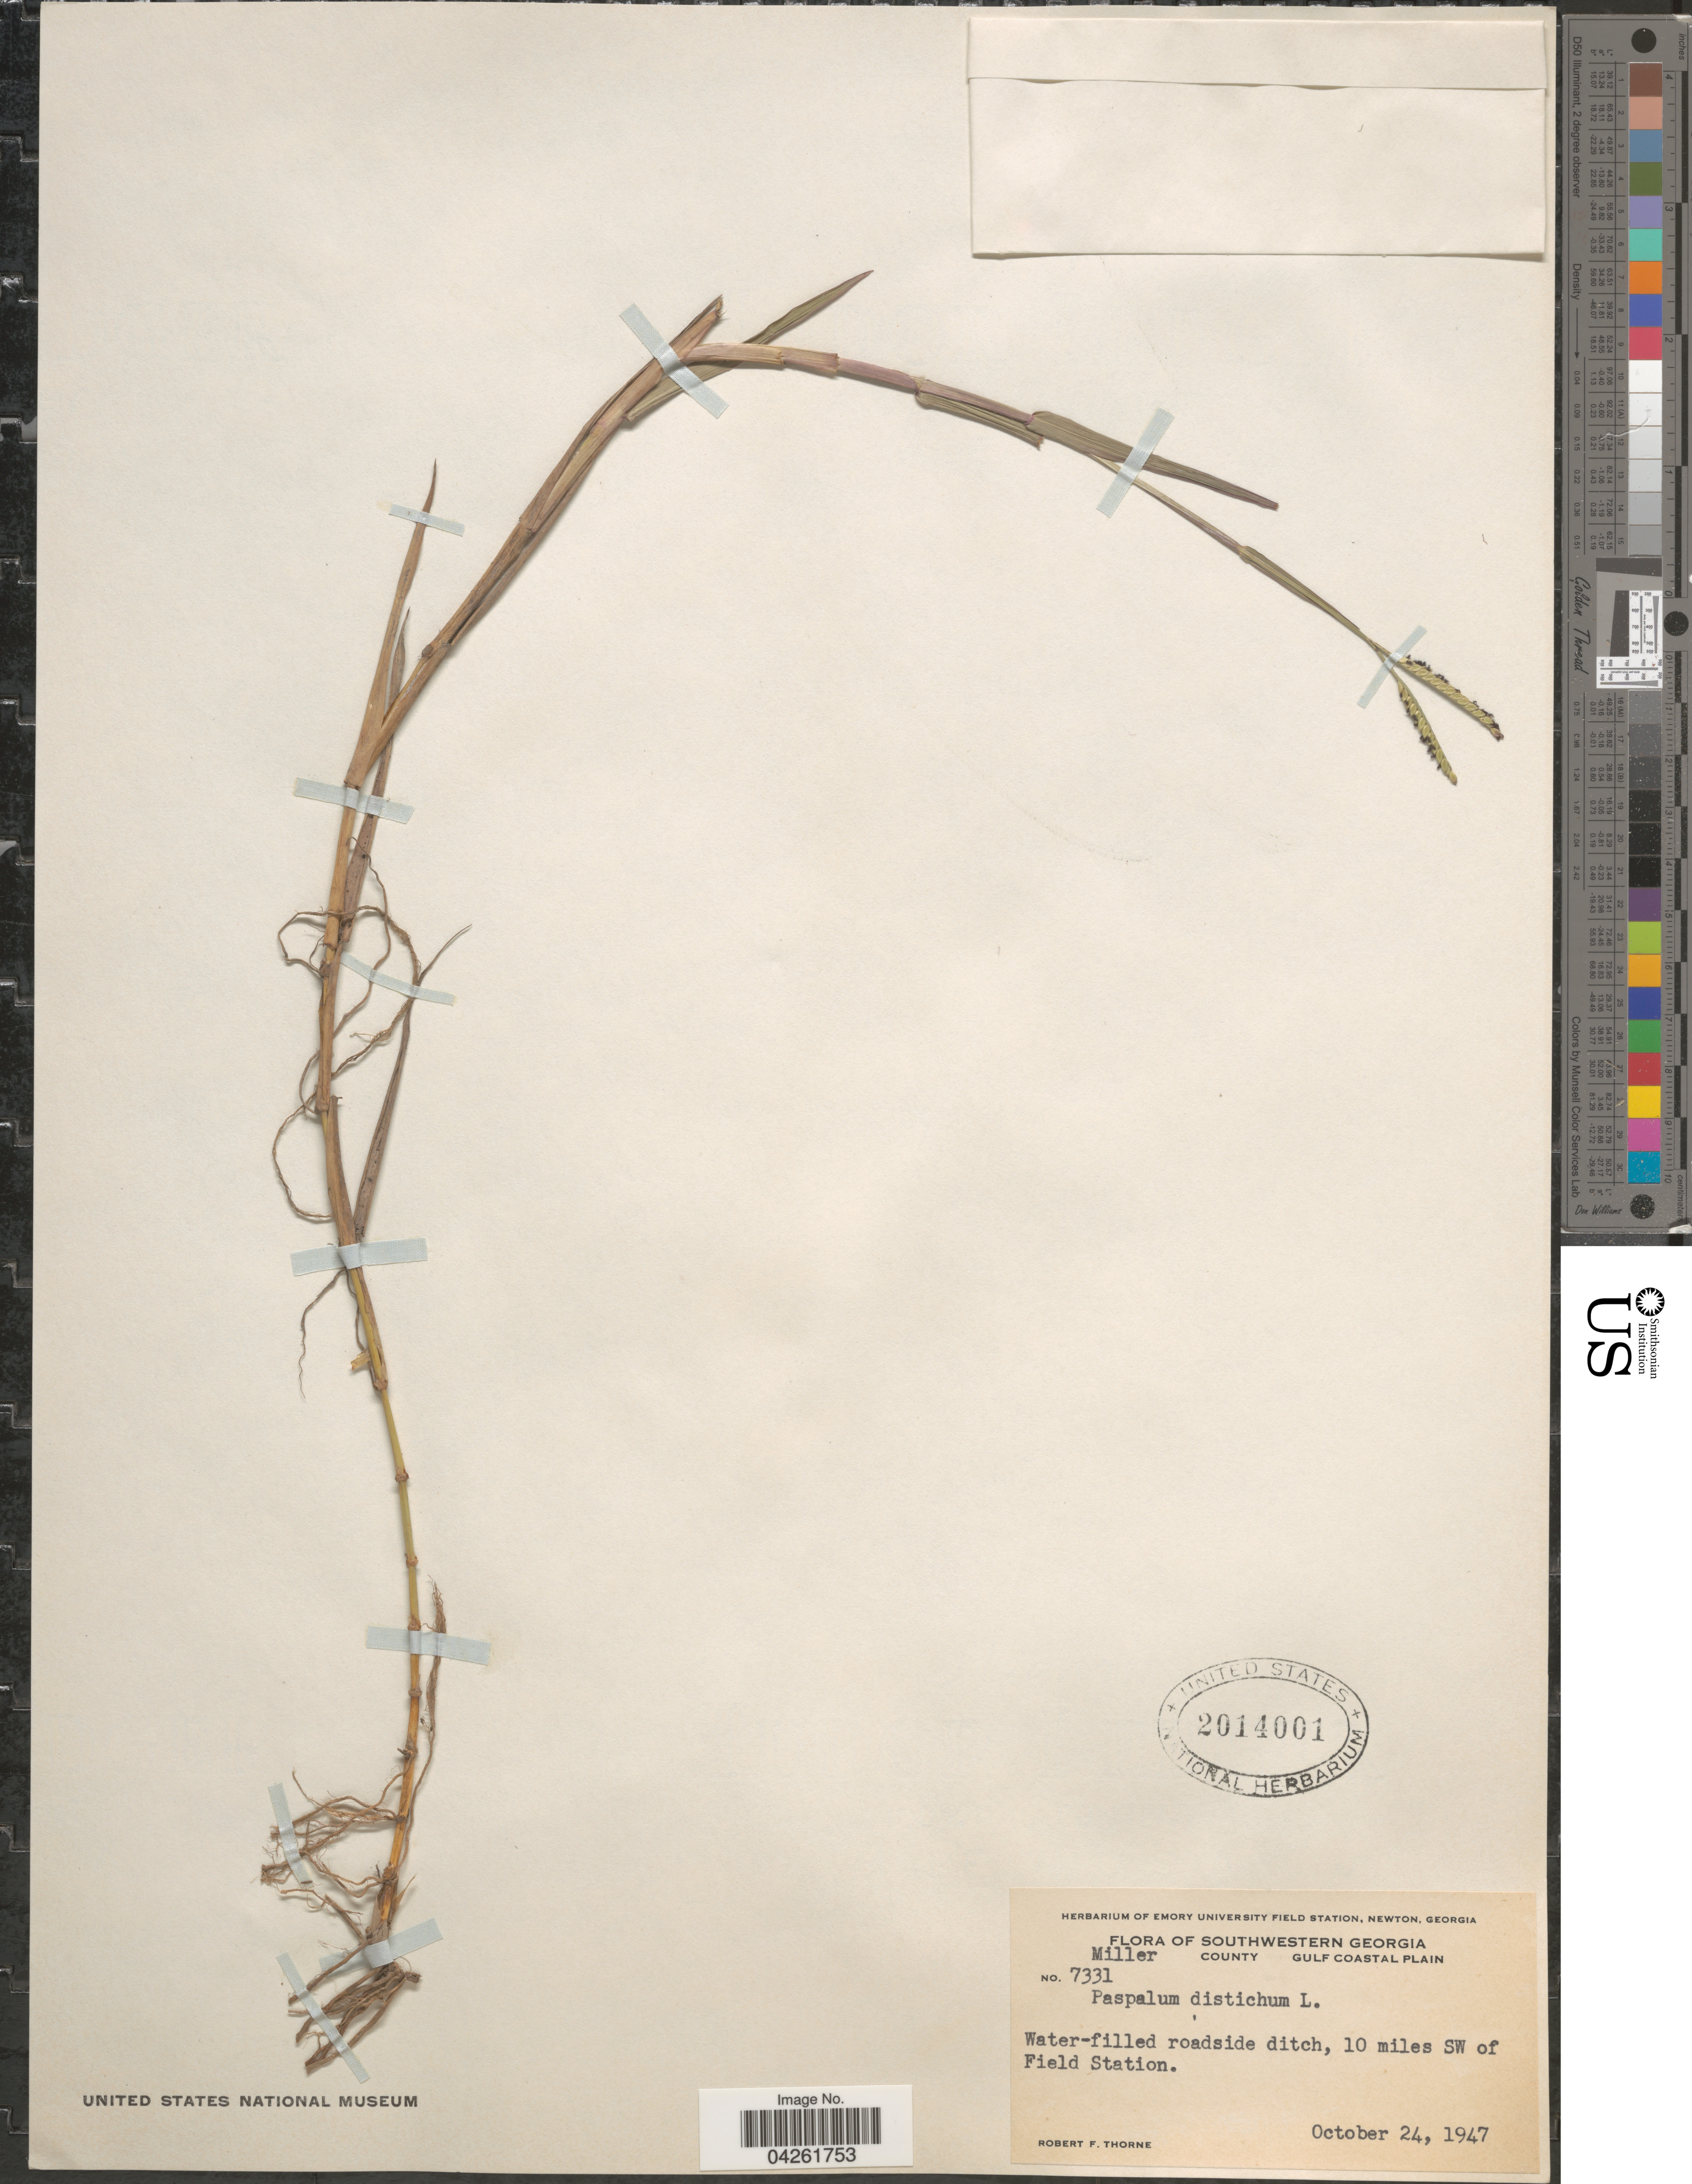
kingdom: Plantae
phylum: Tracheophyta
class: Liliopsida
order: Poales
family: Poaceae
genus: Paspalum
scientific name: Paspalum distichum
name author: L.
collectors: R. F. Thorne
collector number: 7331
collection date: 1947-10-24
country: United States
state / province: Georgia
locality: Southwestern Georgia. Miller County. Gulf Coastal Plain. Water-filled roadside ditch, 10 miles SW of Field Station.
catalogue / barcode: US 2014001